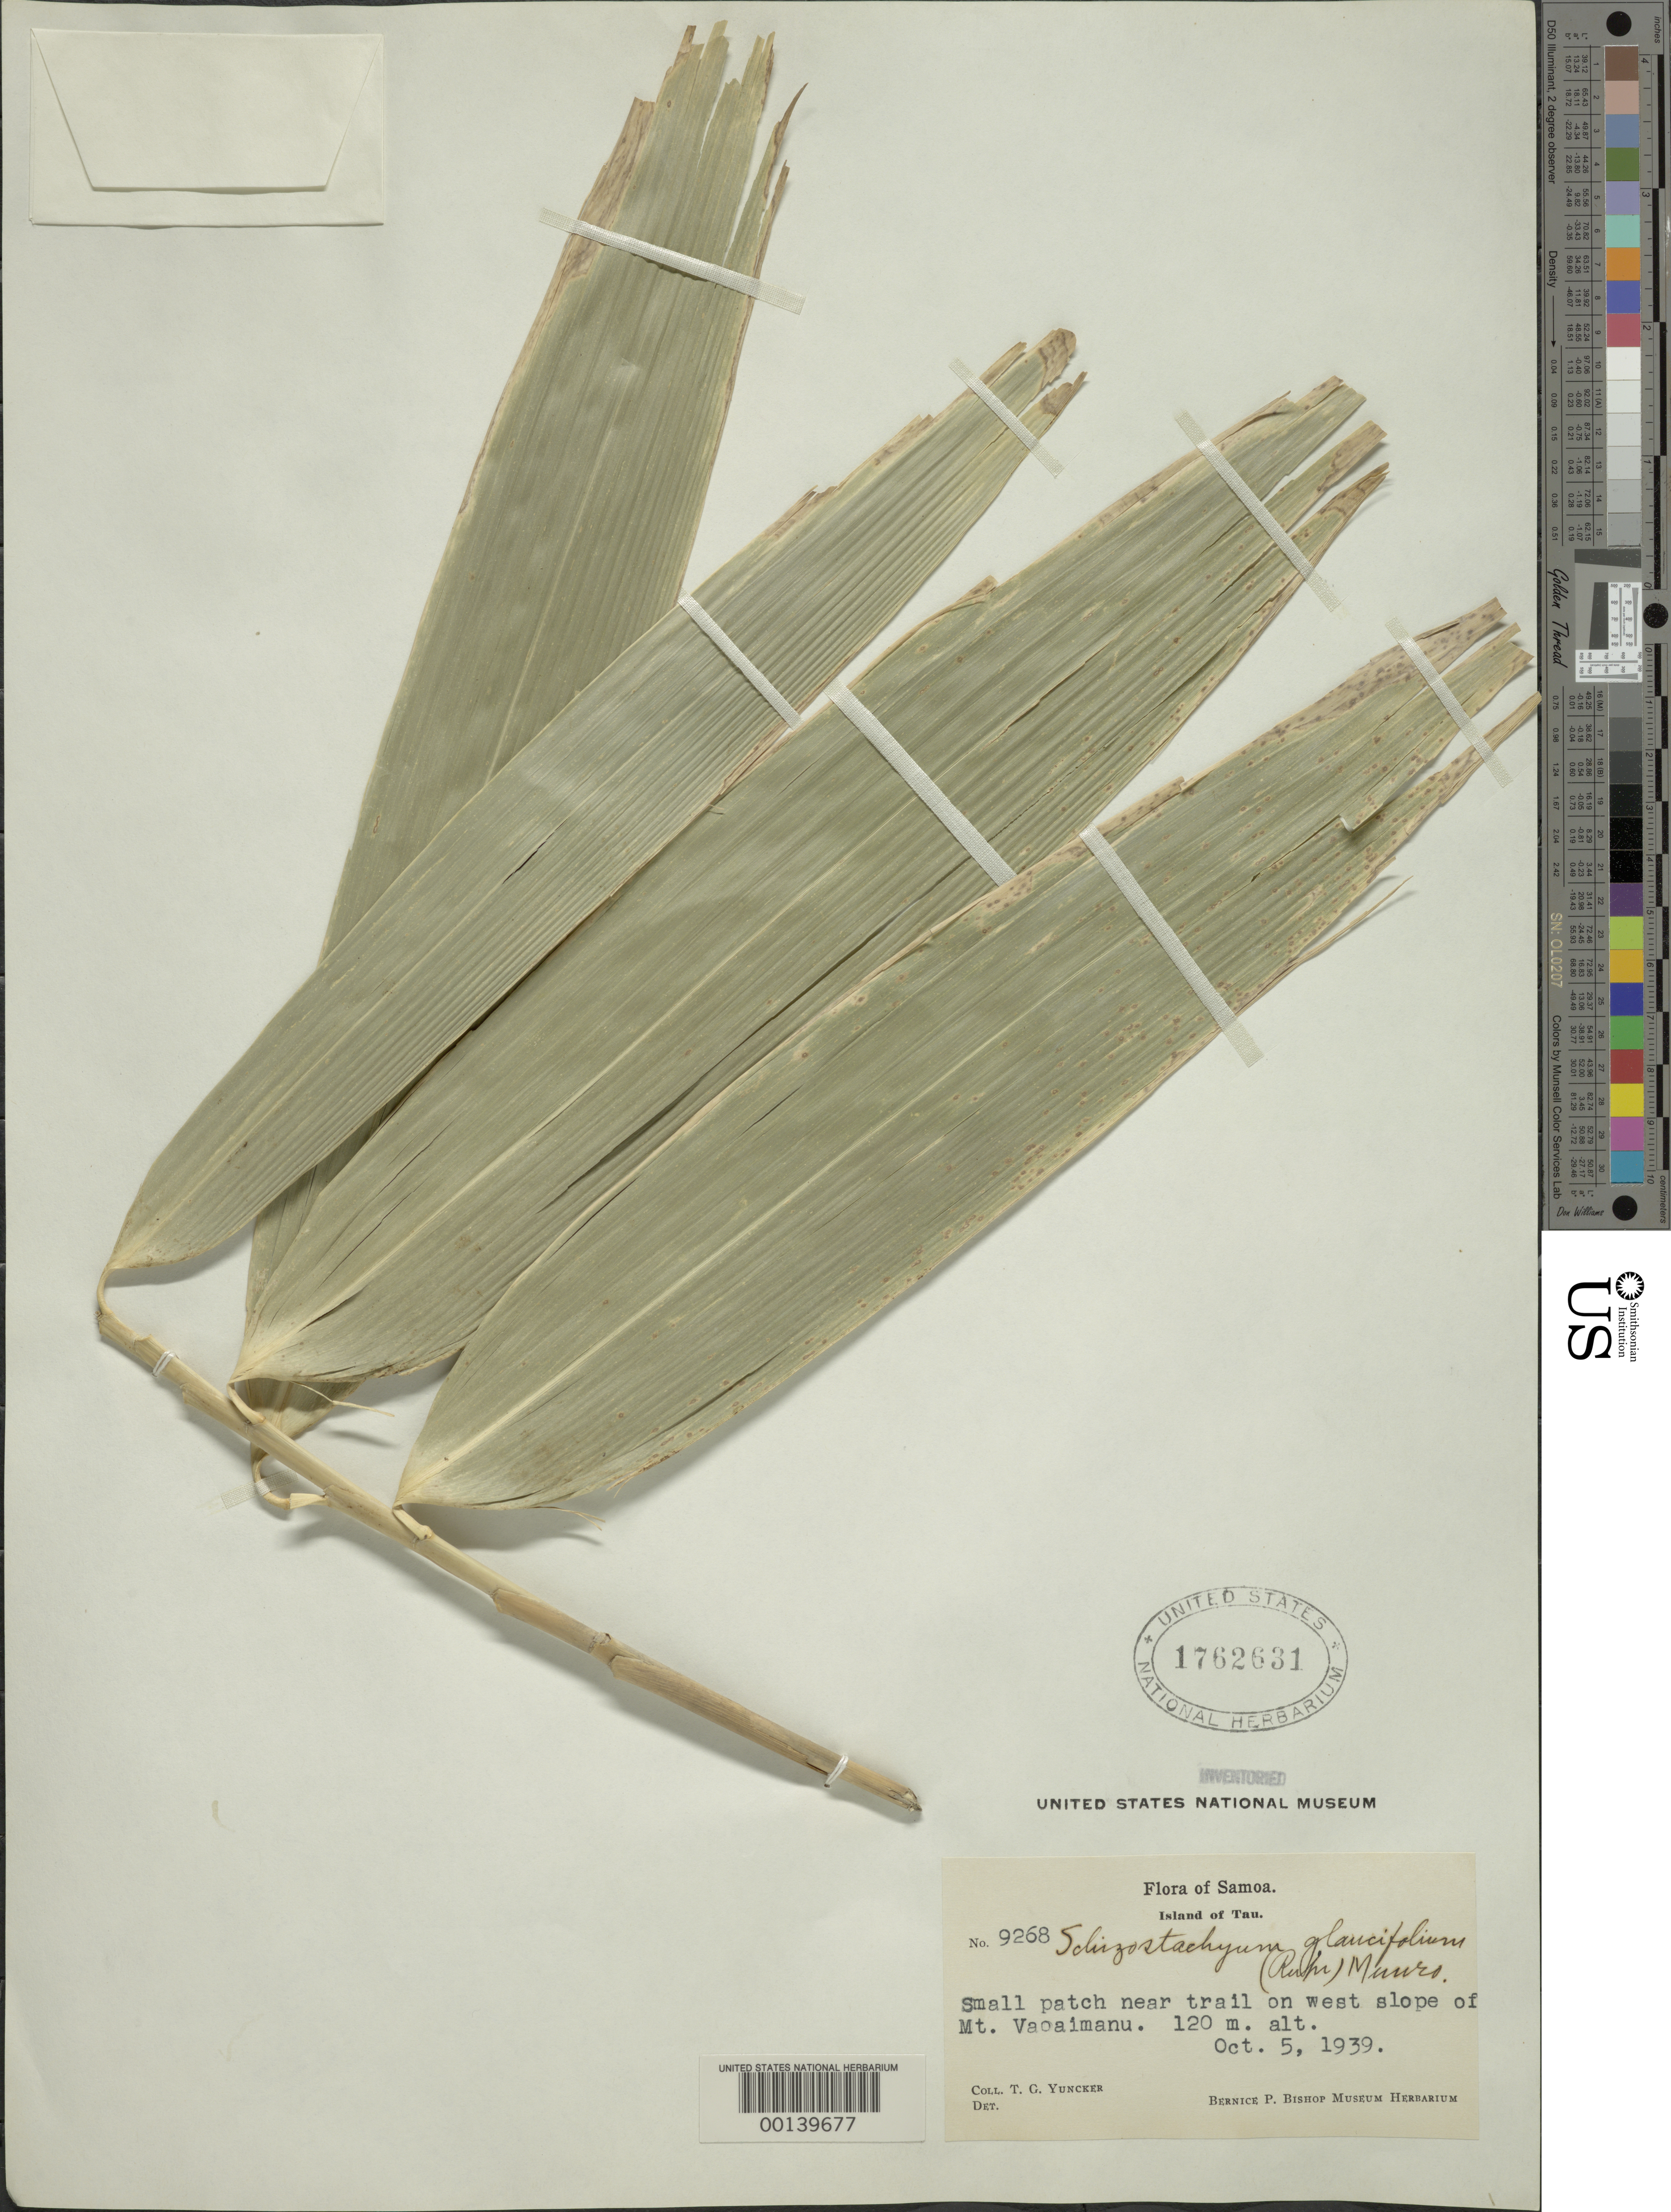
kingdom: Plantae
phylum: Tracheophyta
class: Liliopsida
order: Poales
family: Poaceae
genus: Schizostachyum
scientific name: Schizostachyum glaucifolium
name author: (Rupr.) Munro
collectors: T. G. Yuncker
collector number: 9268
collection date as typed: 05 Oct 1939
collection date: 1939-10-05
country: American Samoa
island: Ta'u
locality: Mt. Vaoaimanu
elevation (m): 120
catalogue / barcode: US 1762631